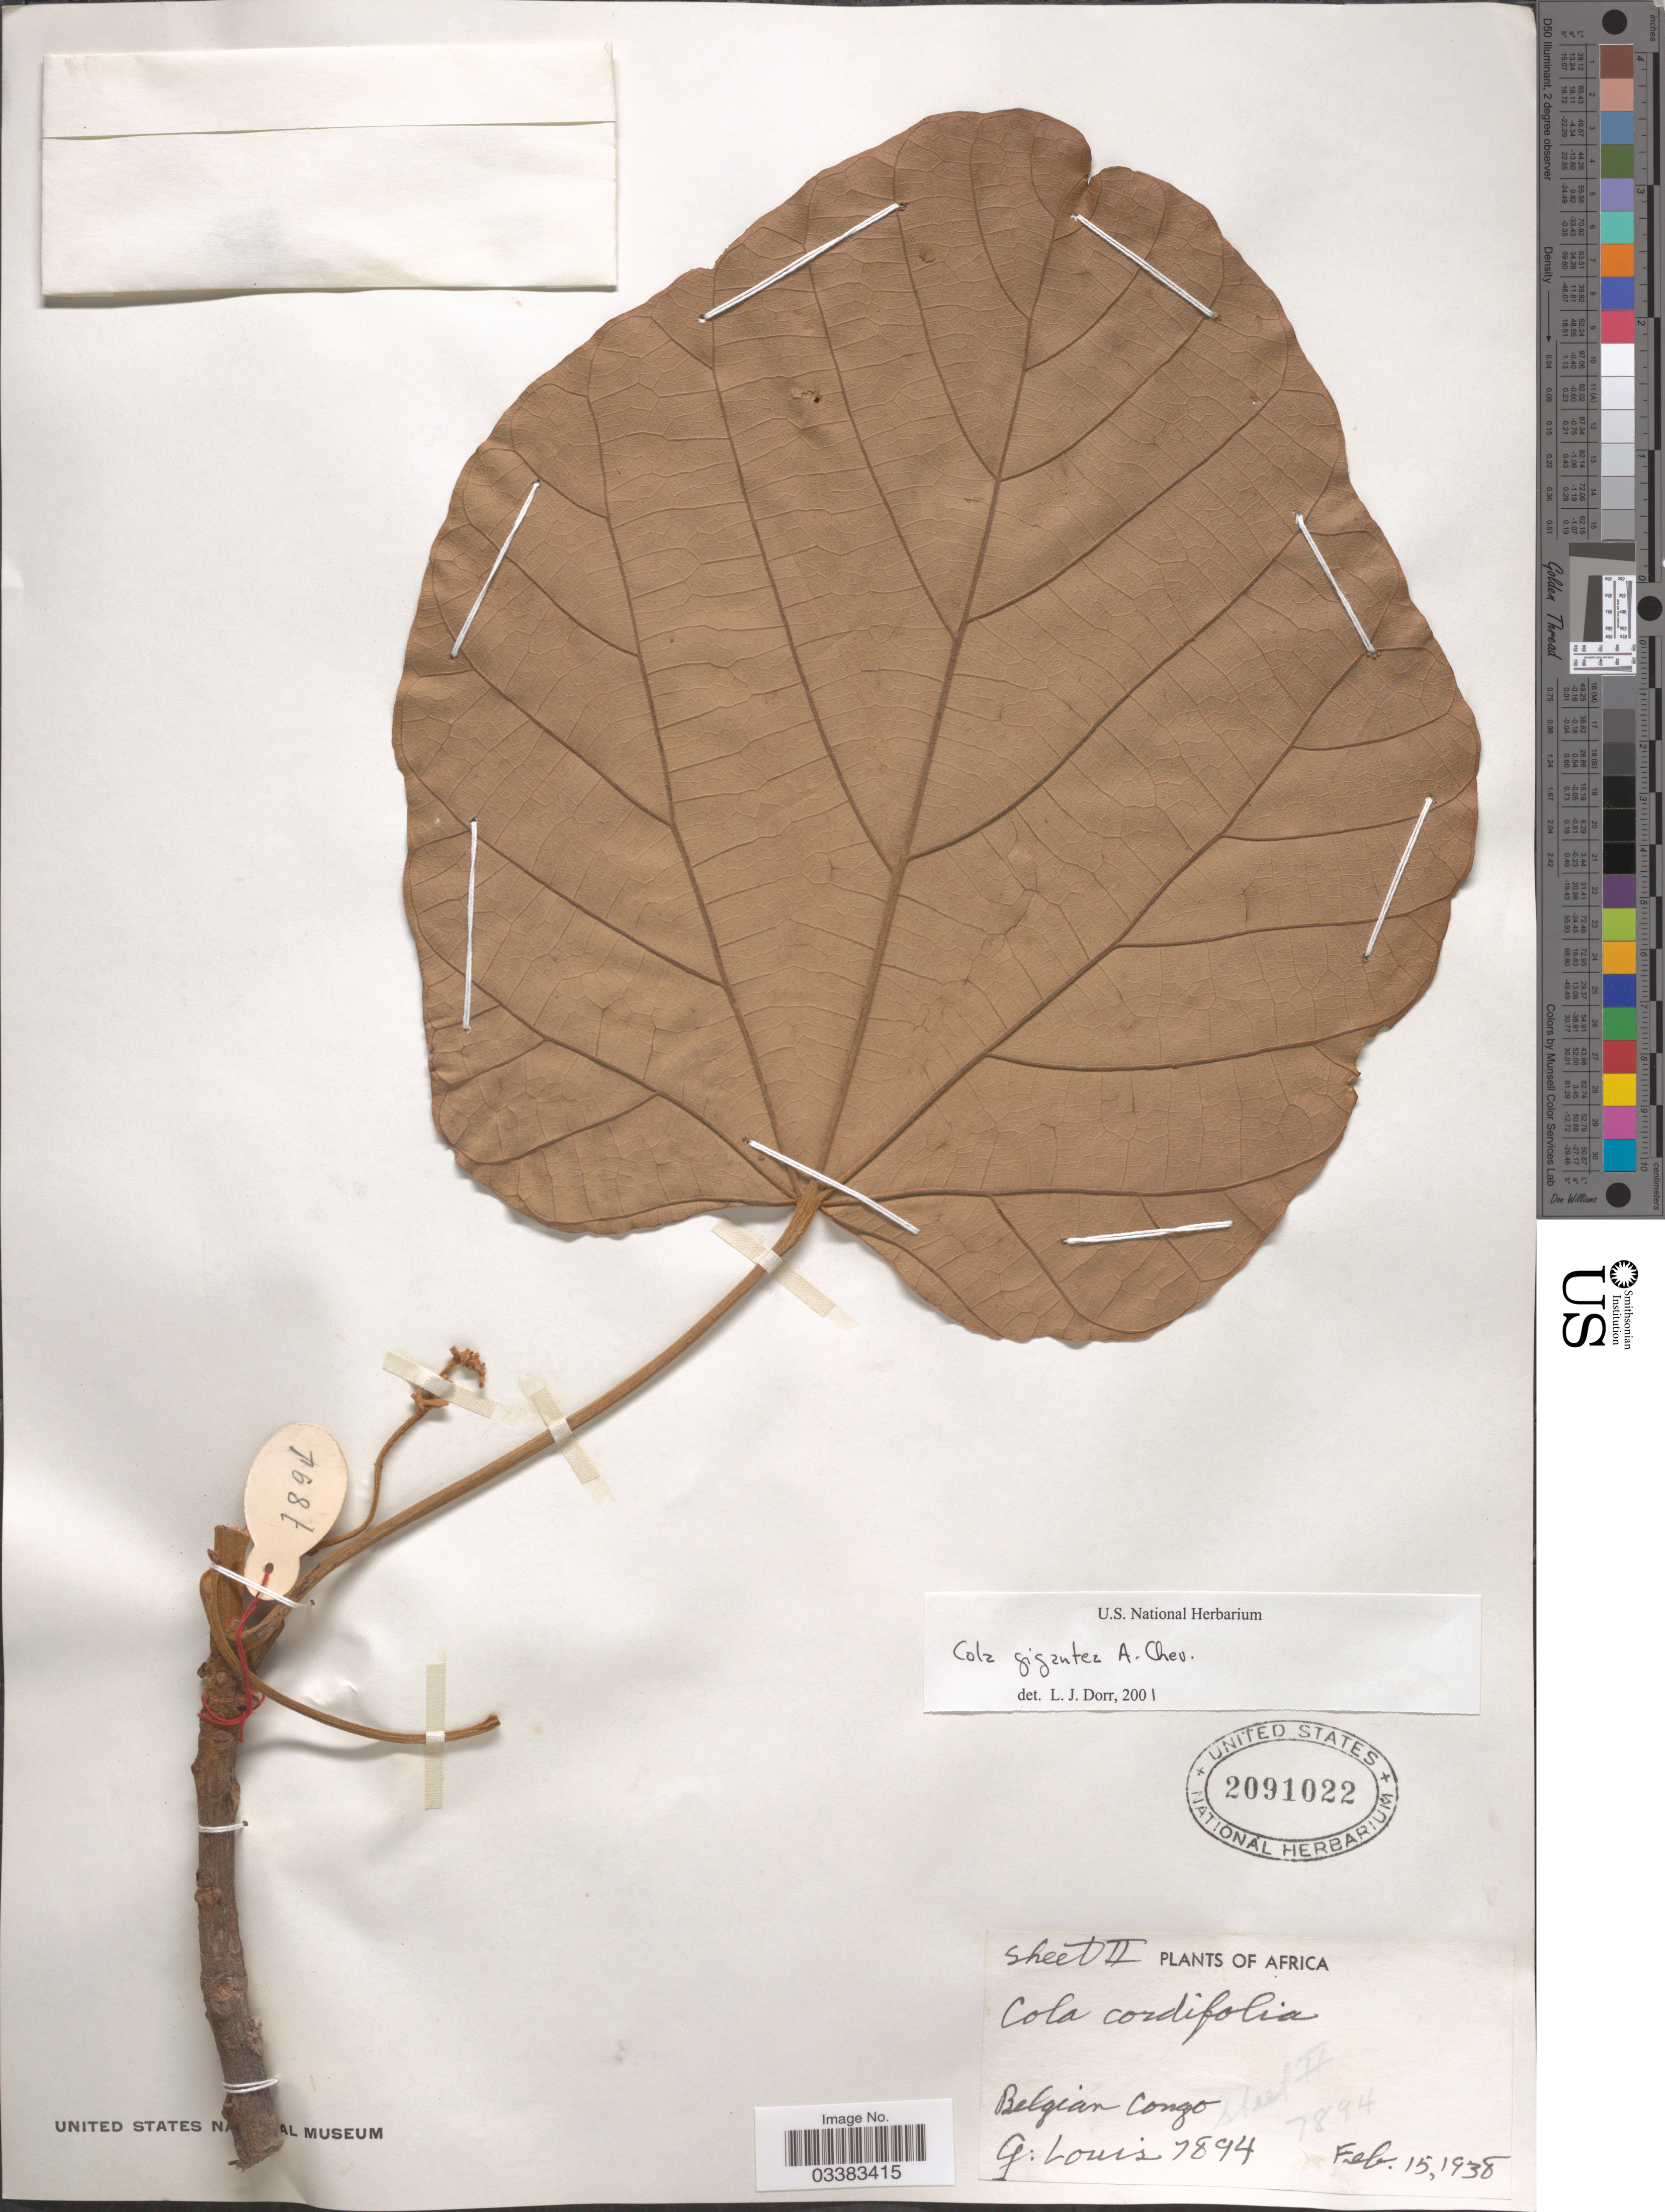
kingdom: Plantae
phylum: Tracheophyta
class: Magnoliopsida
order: Malvales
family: Malvaceae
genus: Cola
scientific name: Cola gigantea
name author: A. Chev.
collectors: G. Louis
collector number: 7894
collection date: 1938-02-15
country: Congo, Democratic Republic of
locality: Belgian Congo.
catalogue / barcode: US 2091022